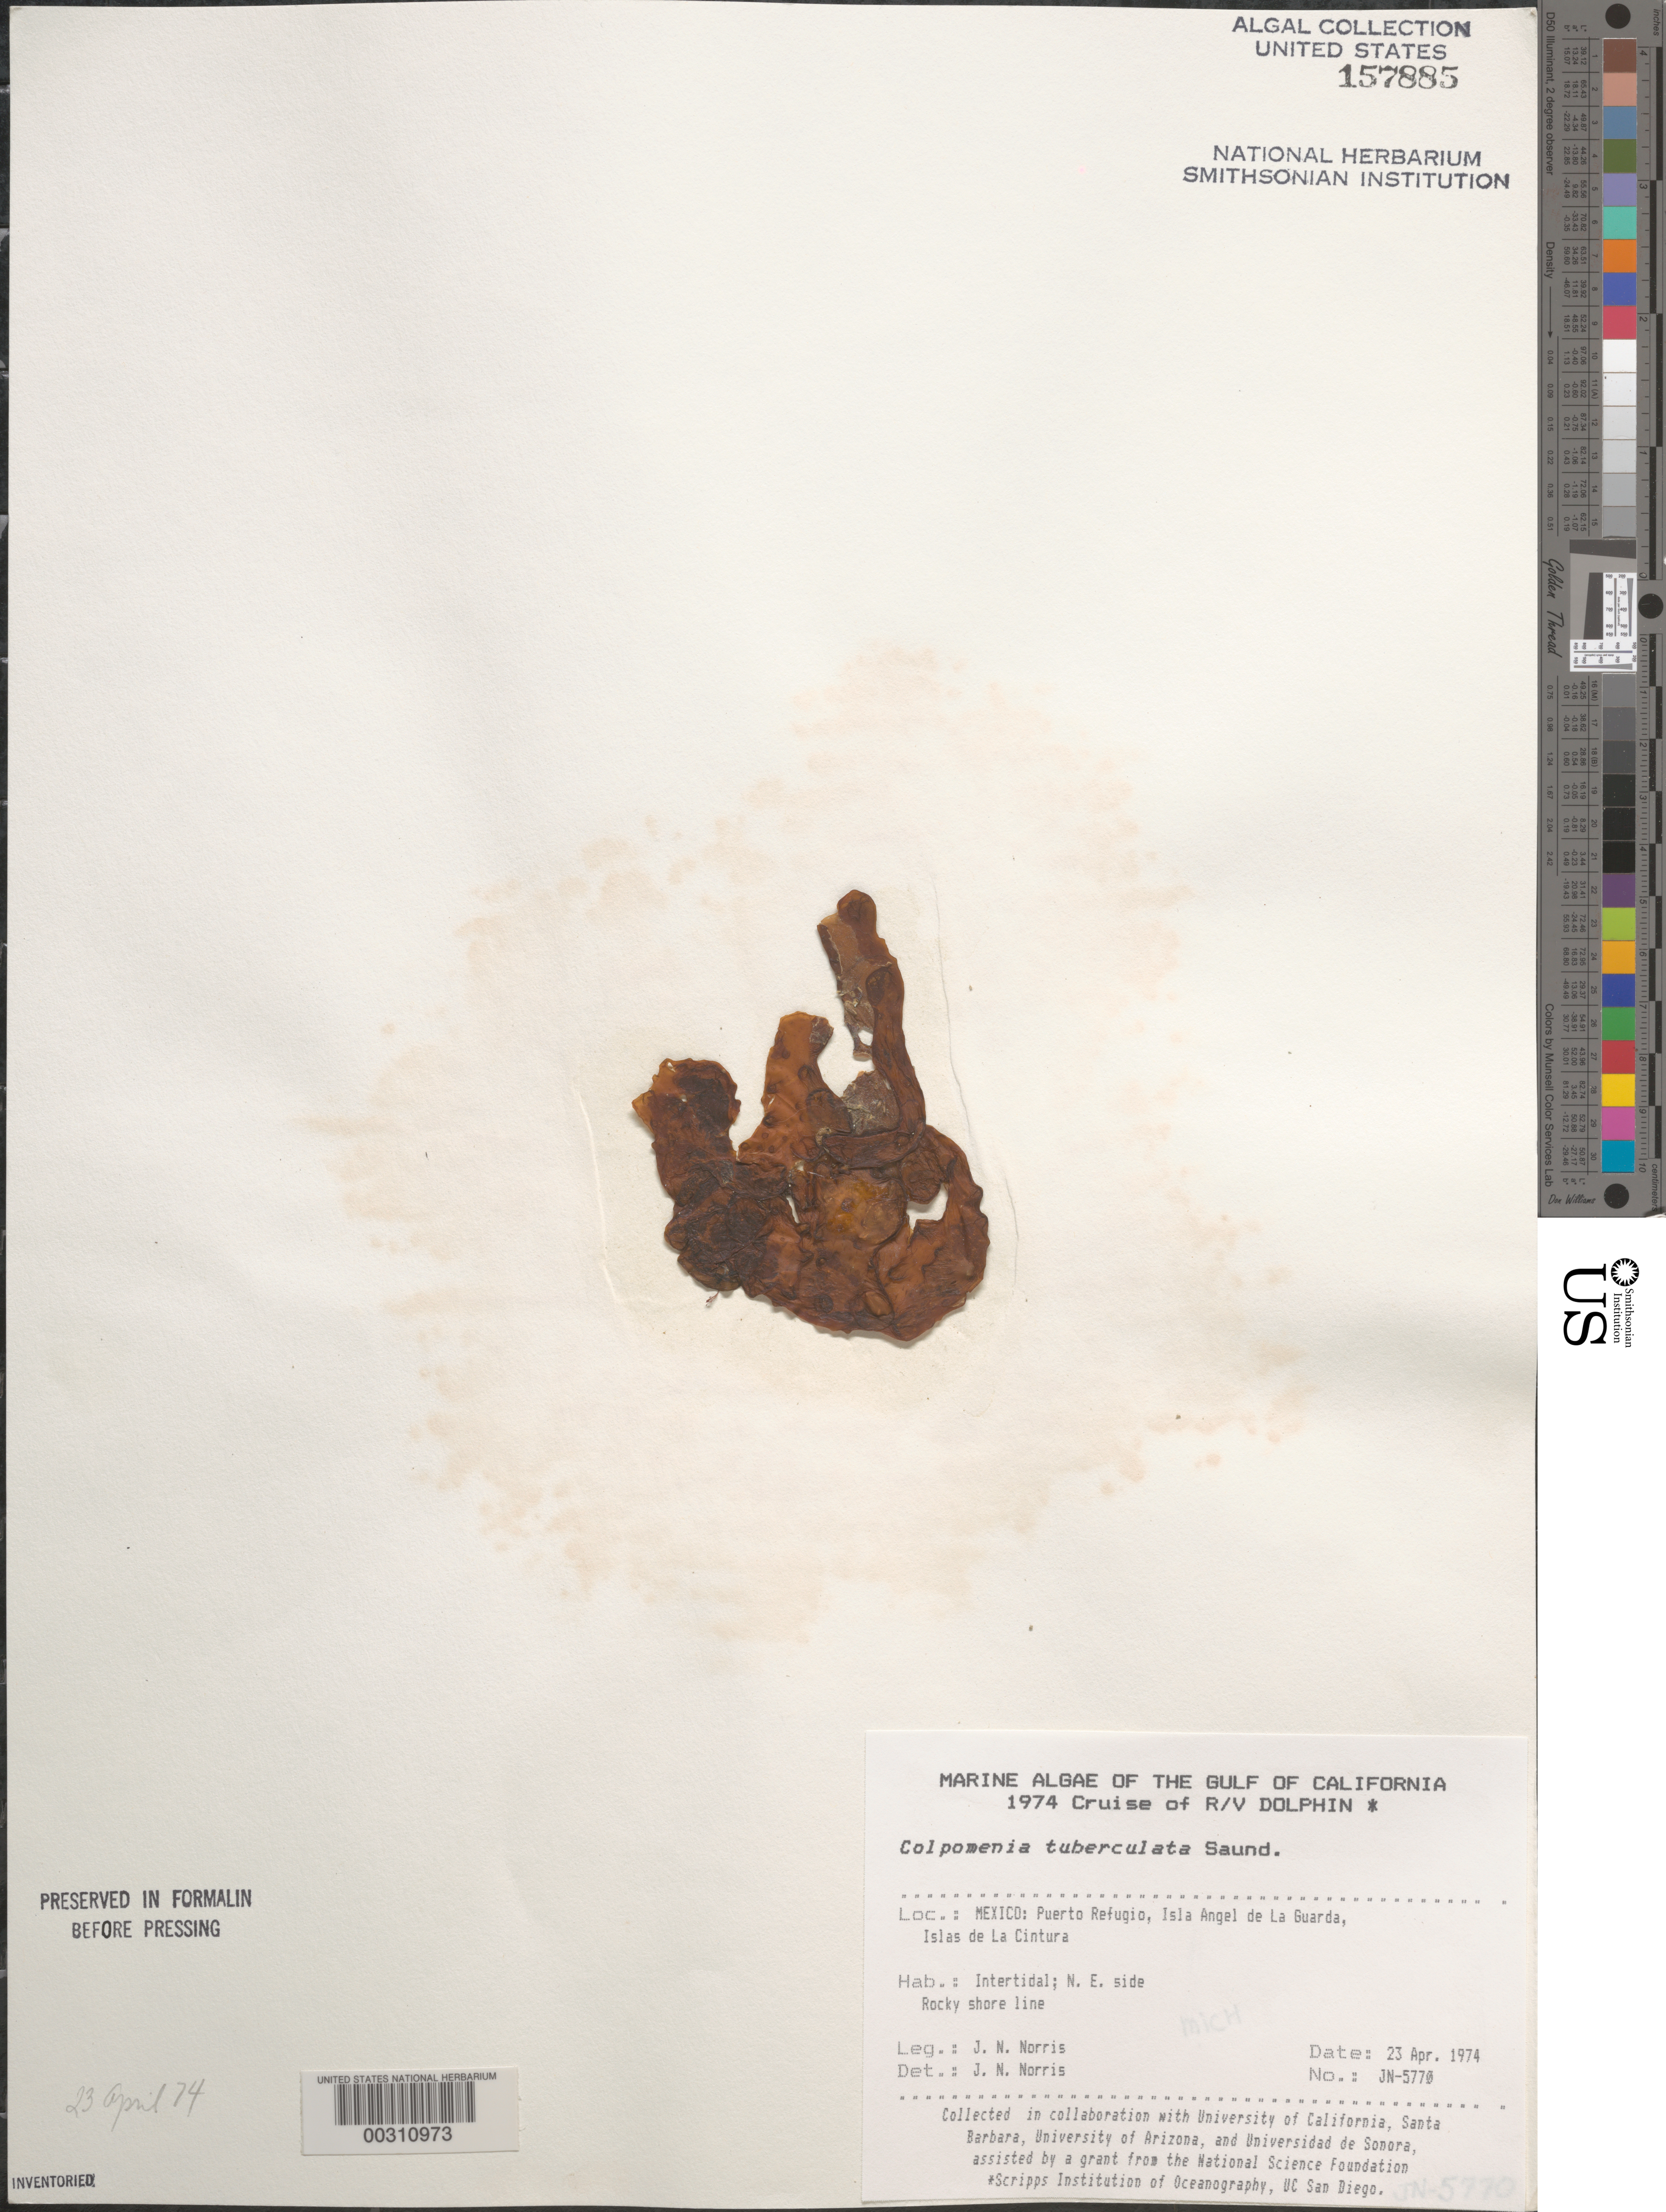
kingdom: Chromista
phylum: Ochrophyta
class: Phaeophyceae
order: Scytosiphonales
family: Scytosiphonaceae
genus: Colpomenia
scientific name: Colpomenia tuberculata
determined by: Norris, James N.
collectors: J. N. Norris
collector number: JN-5770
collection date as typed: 23 Apr 1974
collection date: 1974-04-23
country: Mexico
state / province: Baja California Norte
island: Isla Angel de la Guarda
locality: Puerto Refugio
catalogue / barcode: US 157885